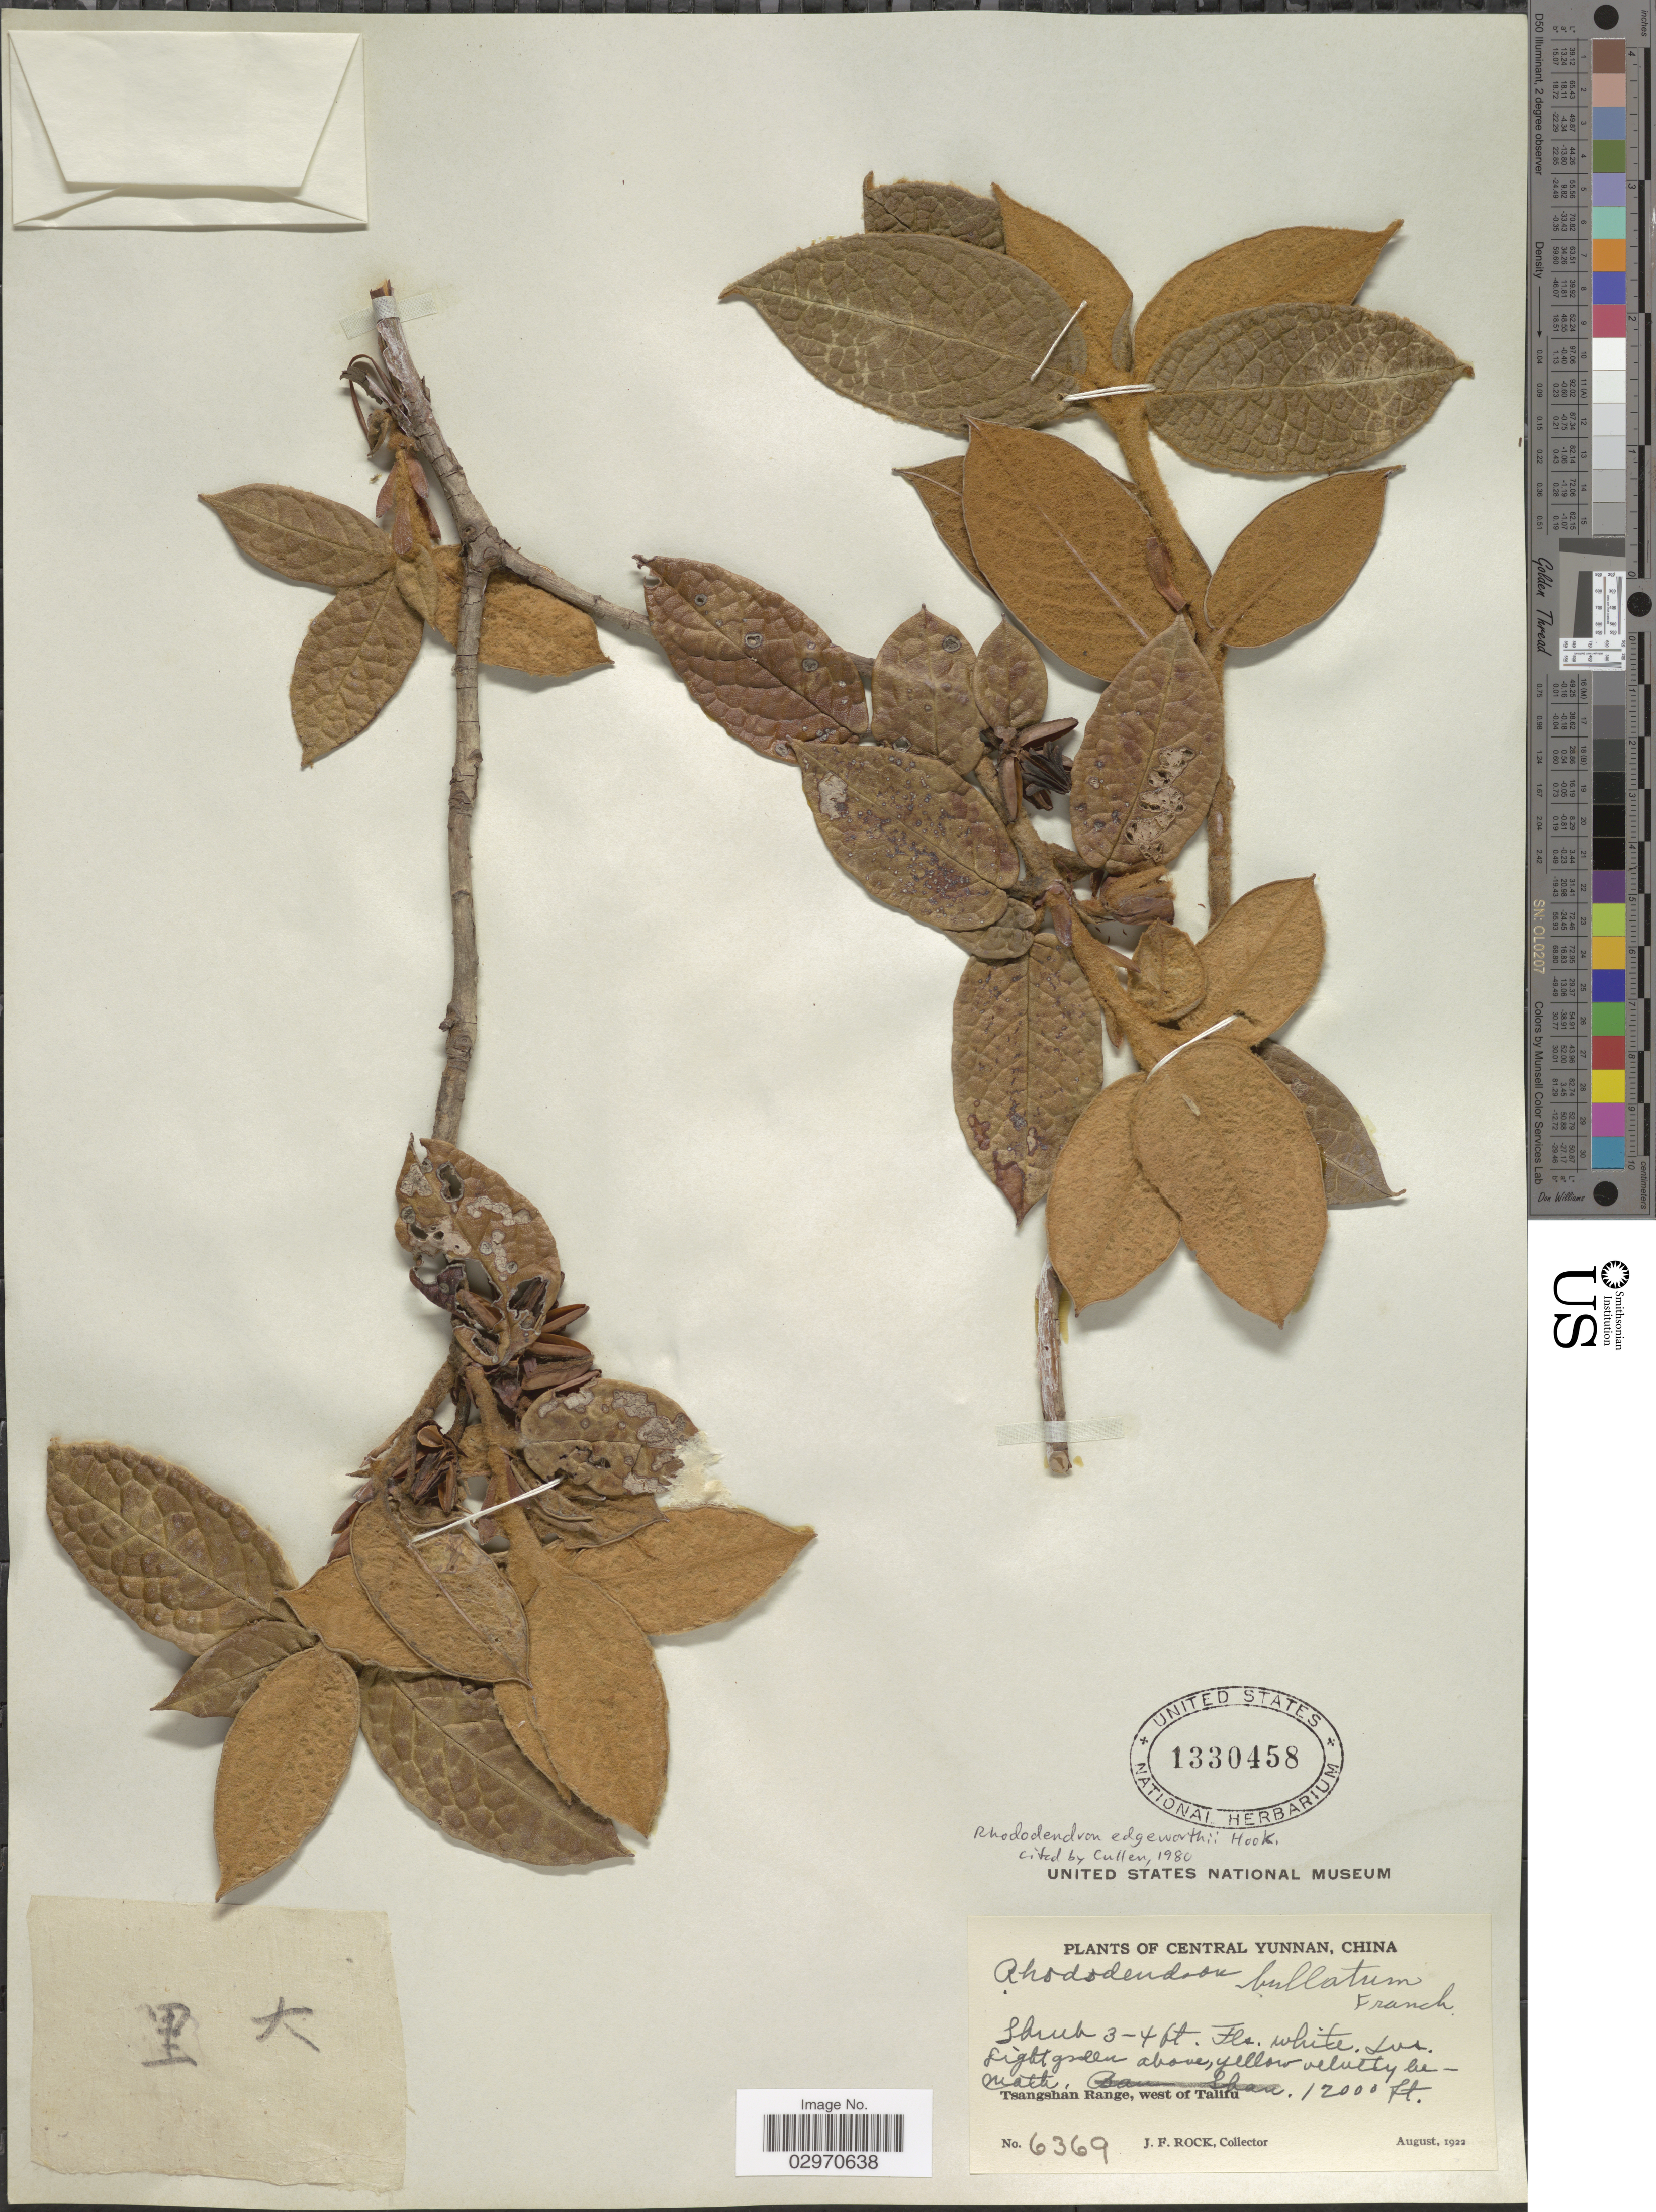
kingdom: Plantae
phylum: Tracheophyta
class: Magnoliopsida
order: Ericales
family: Ericaceae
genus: Rhododendron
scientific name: Rhododendron edgeworthii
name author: Hook.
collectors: J. Rock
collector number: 6369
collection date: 1922-08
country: China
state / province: Yunnan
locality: Central Yunnan. Tsangshan Range, west of Talifu.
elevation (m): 3658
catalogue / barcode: US 1330458